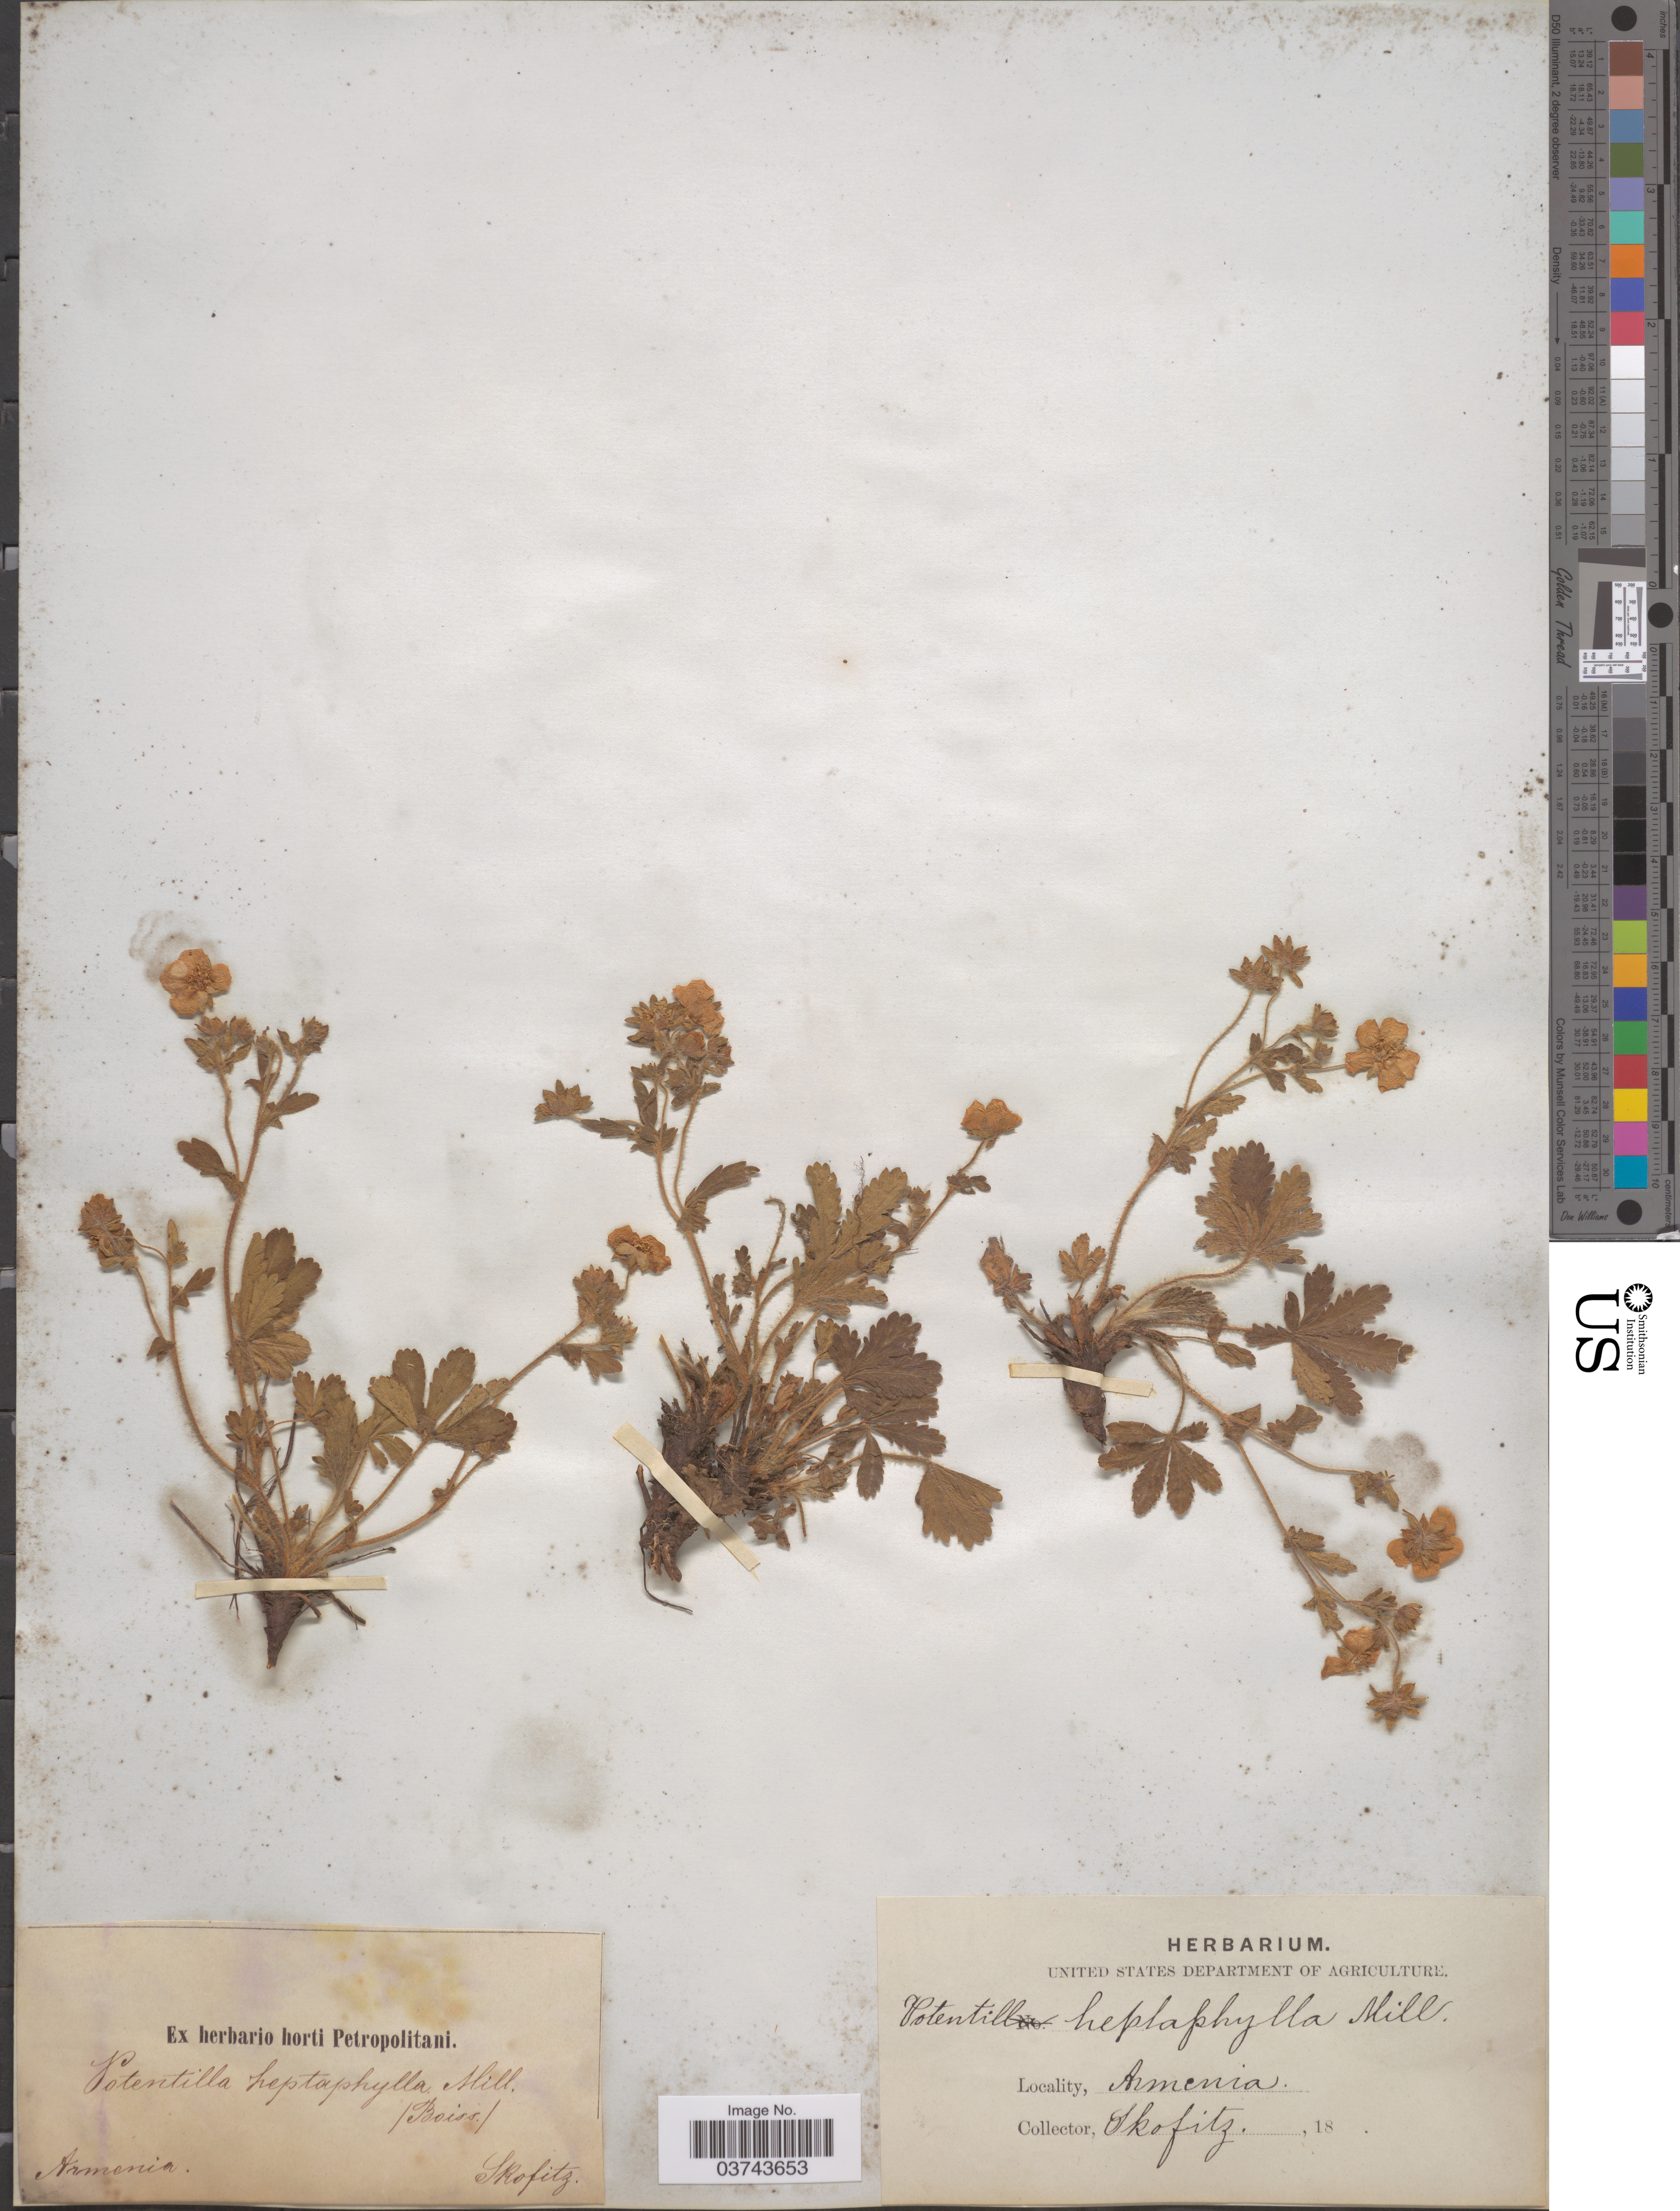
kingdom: Plantae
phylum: Tracheophyta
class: Magnoliopsida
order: Rosales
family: Rosaceae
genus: Potentilla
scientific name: Potentilla heptaphylla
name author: L.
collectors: Skofitz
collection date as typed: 18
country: Armenia